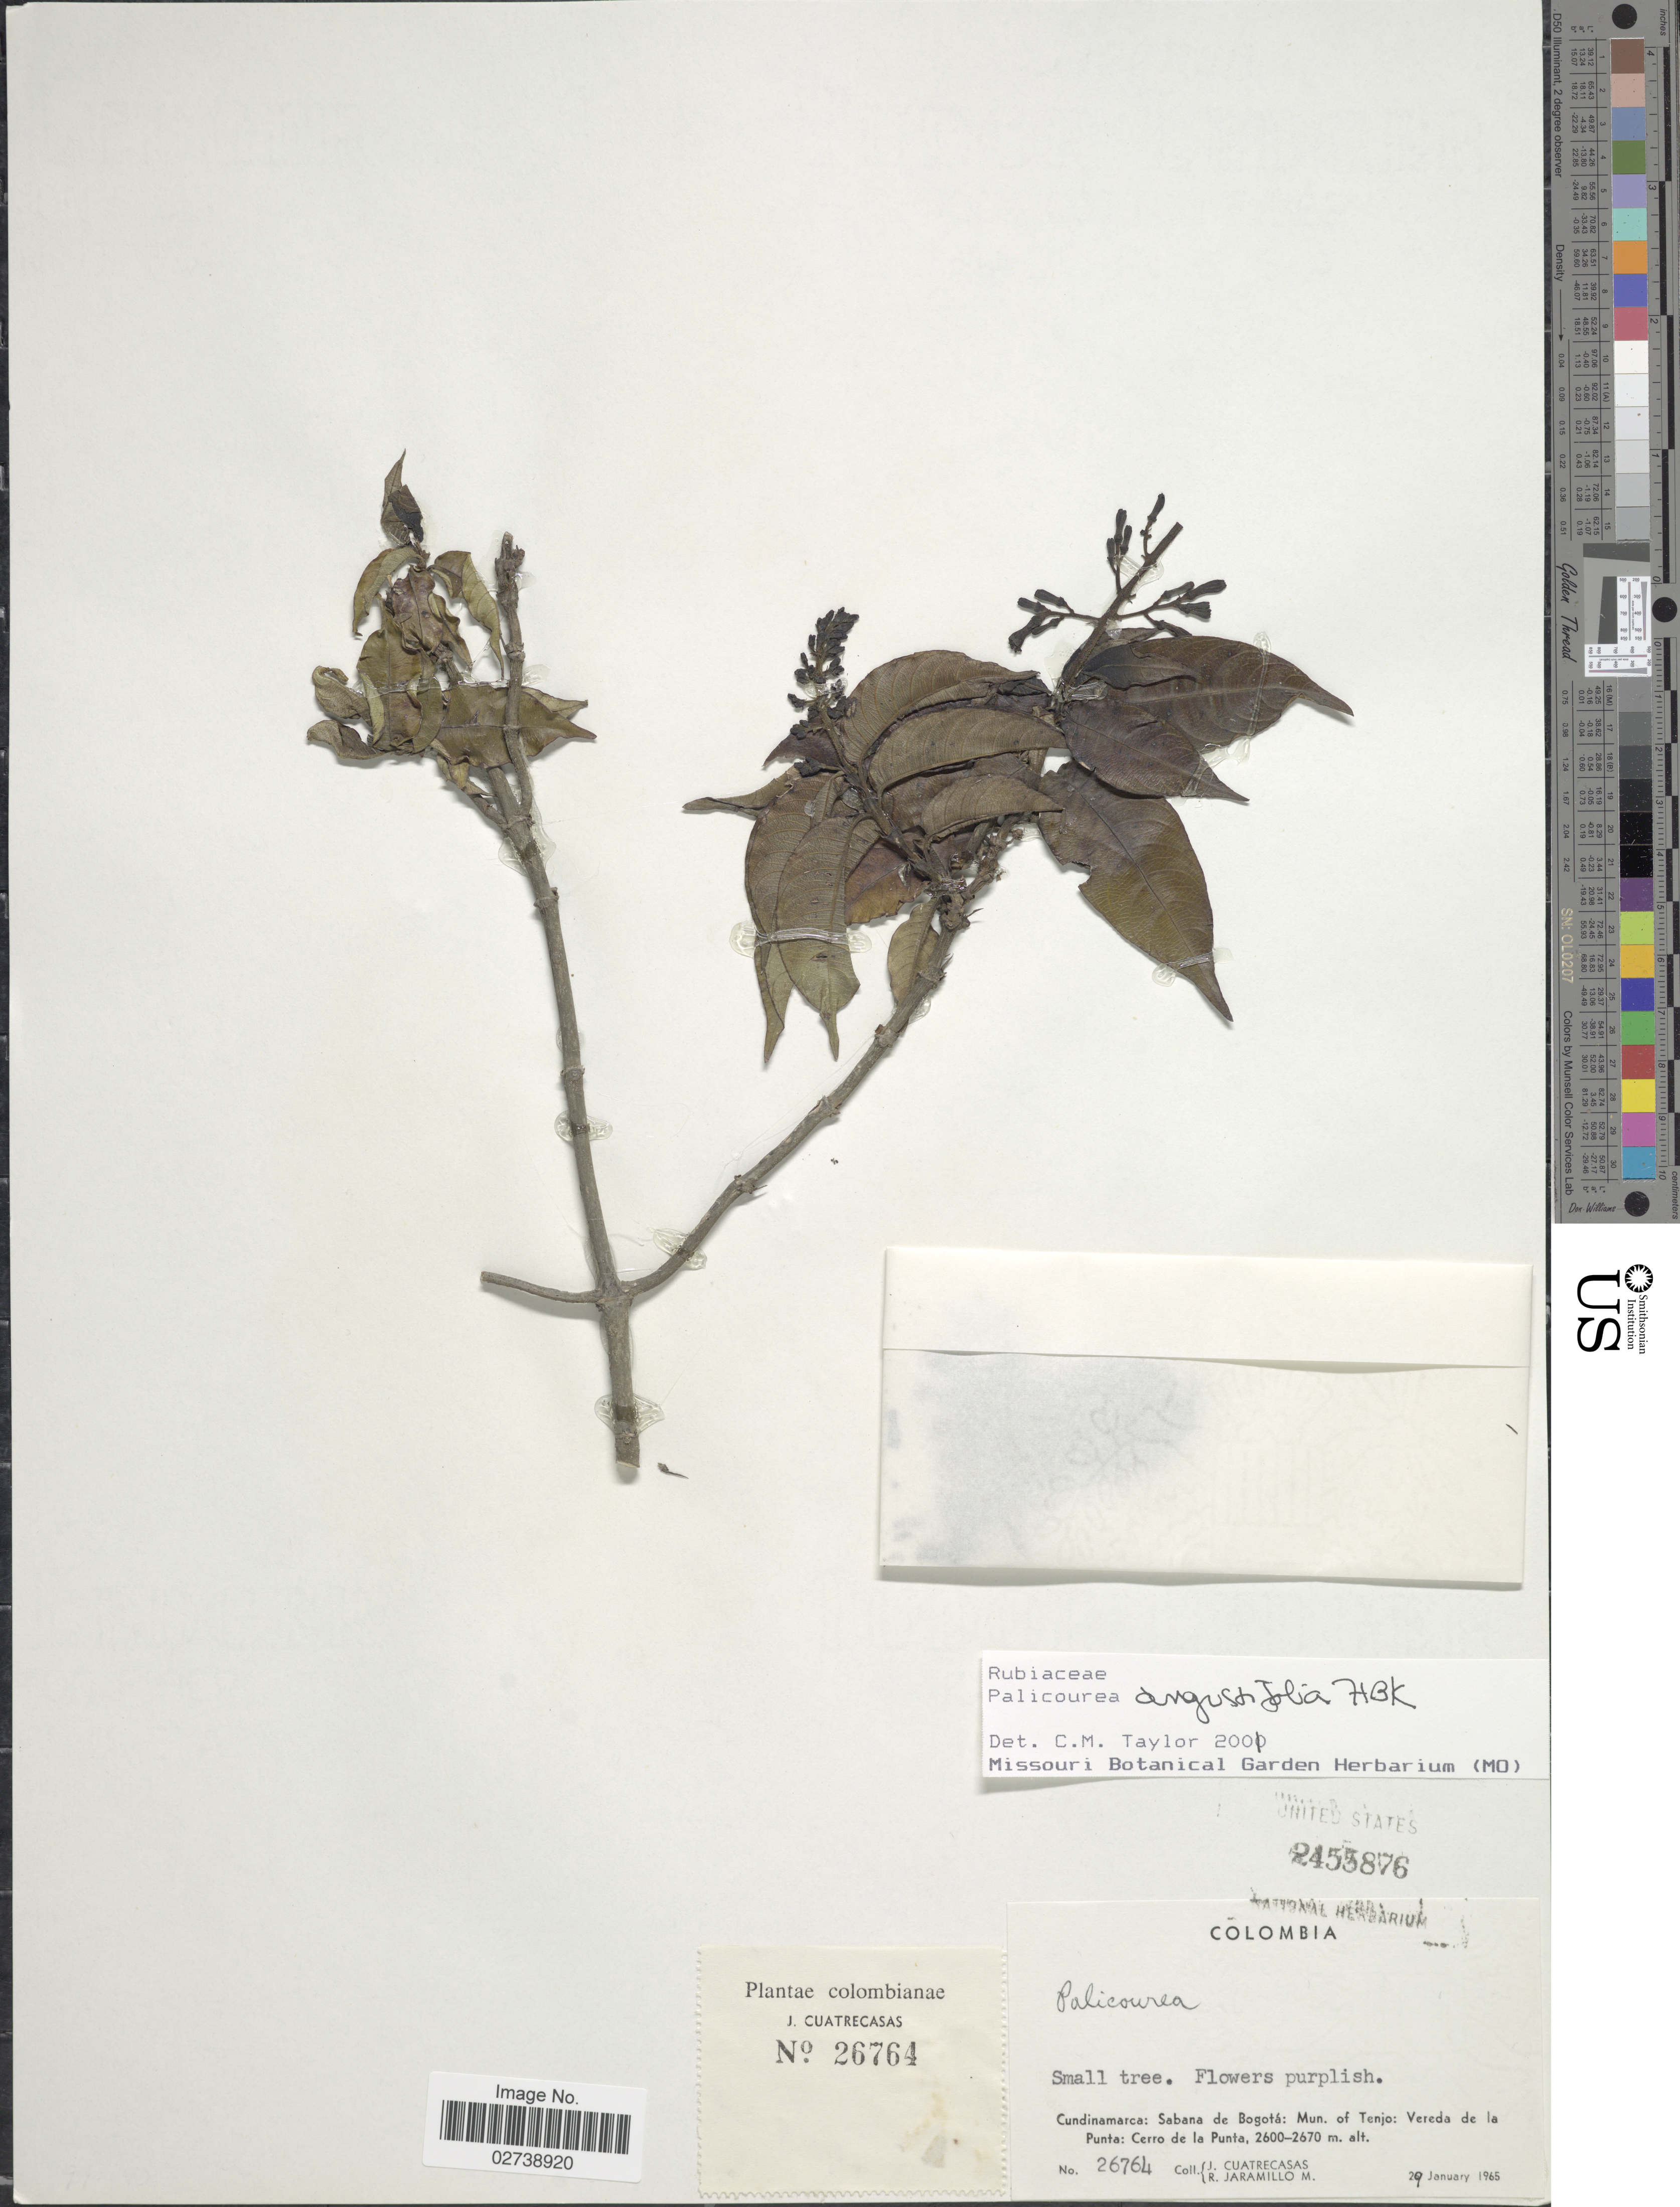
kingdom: Plantae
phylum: Tracheophyta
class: Magnoliopsida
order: Gentianales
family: Rubiaceae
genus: Palicourea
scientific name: Palicourea angustifolia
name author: Kunth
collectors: J. Cuatrecasas & R. Jaramillo M.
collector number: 26764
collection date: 1965-01-29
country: Colombia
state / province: Cundinamarca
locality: Cundinamarca: Sabana de Bogota, Mun. of Tenjo: Vereda de la Punta: Cerro de la Punta.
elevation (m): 2600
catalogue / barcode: US 2455876